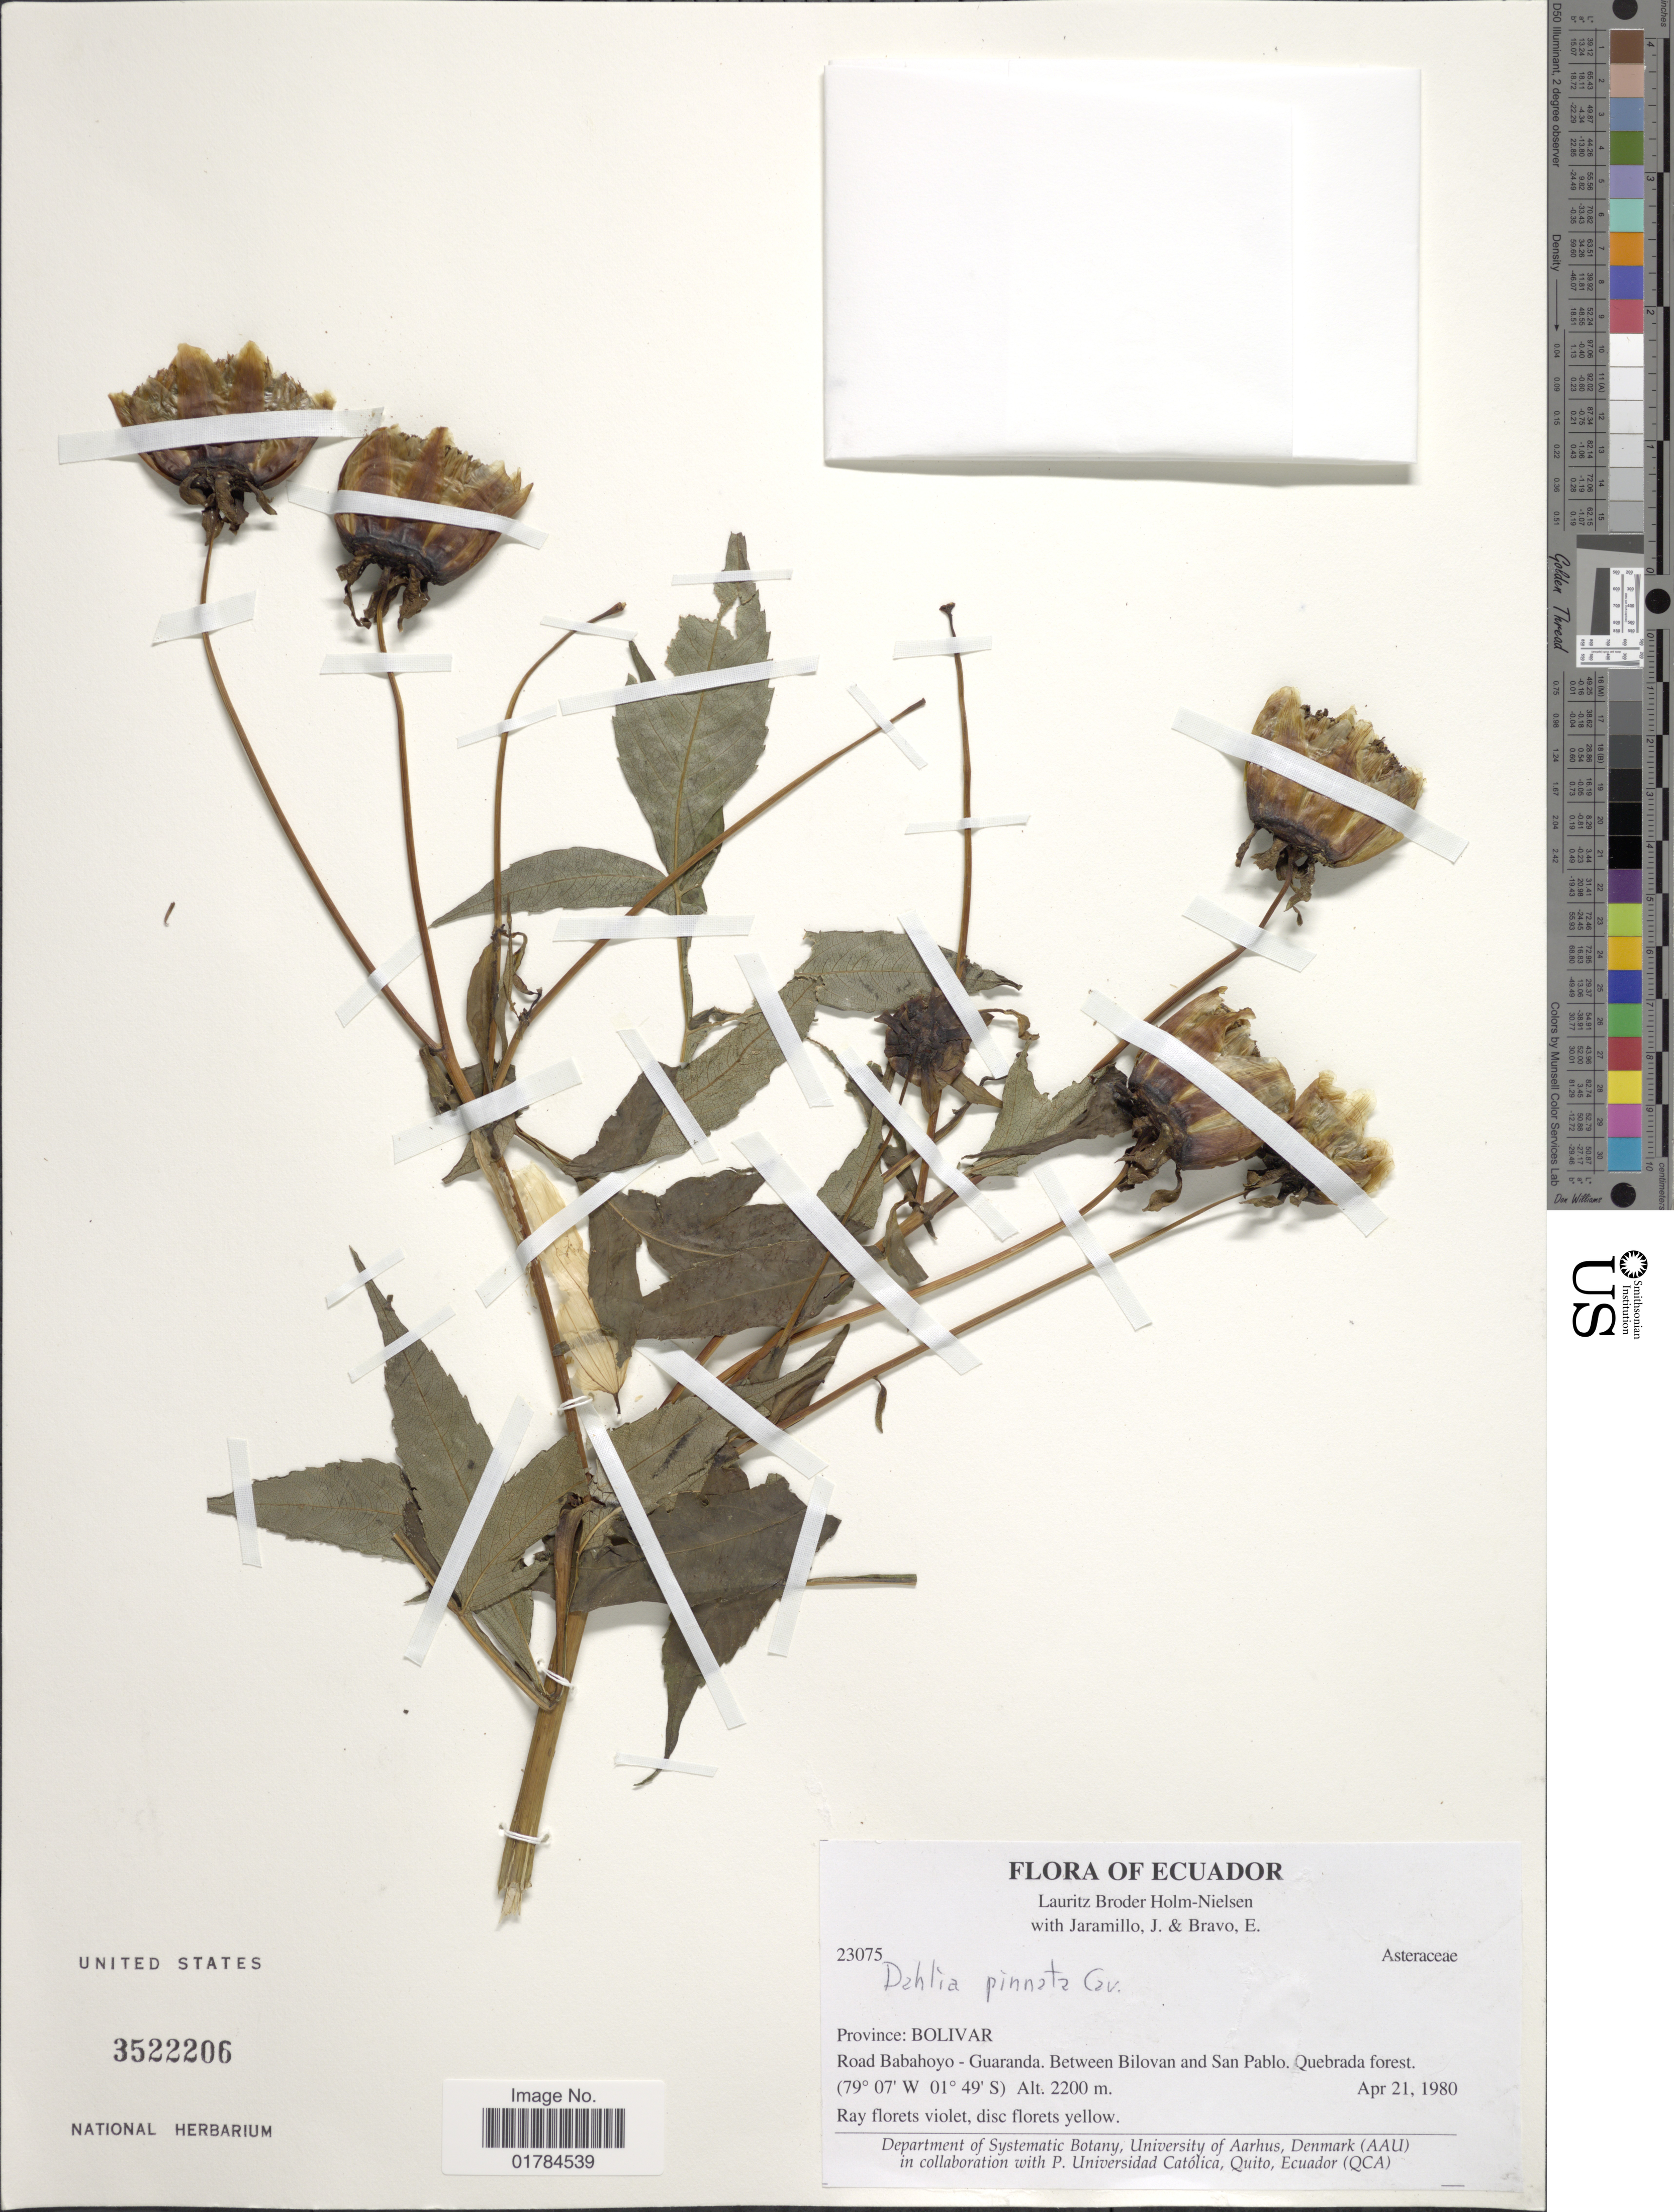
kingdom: Plantae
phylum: Tracheophyta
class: Magnoliopsida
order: Asterales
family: Asteraceae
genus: Dahlia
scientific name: Dahlia imperialis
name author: Roezl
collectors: L. B. Holm-Nielsen, J. Jaramillo & E. Bravo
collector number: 23075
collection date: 1980-04-21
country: Ecuador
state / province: Bolívar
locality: Road Babahoyo - Guaranda. Between Bilovan and San Pablo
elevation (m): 2200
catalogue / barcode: US 3522206